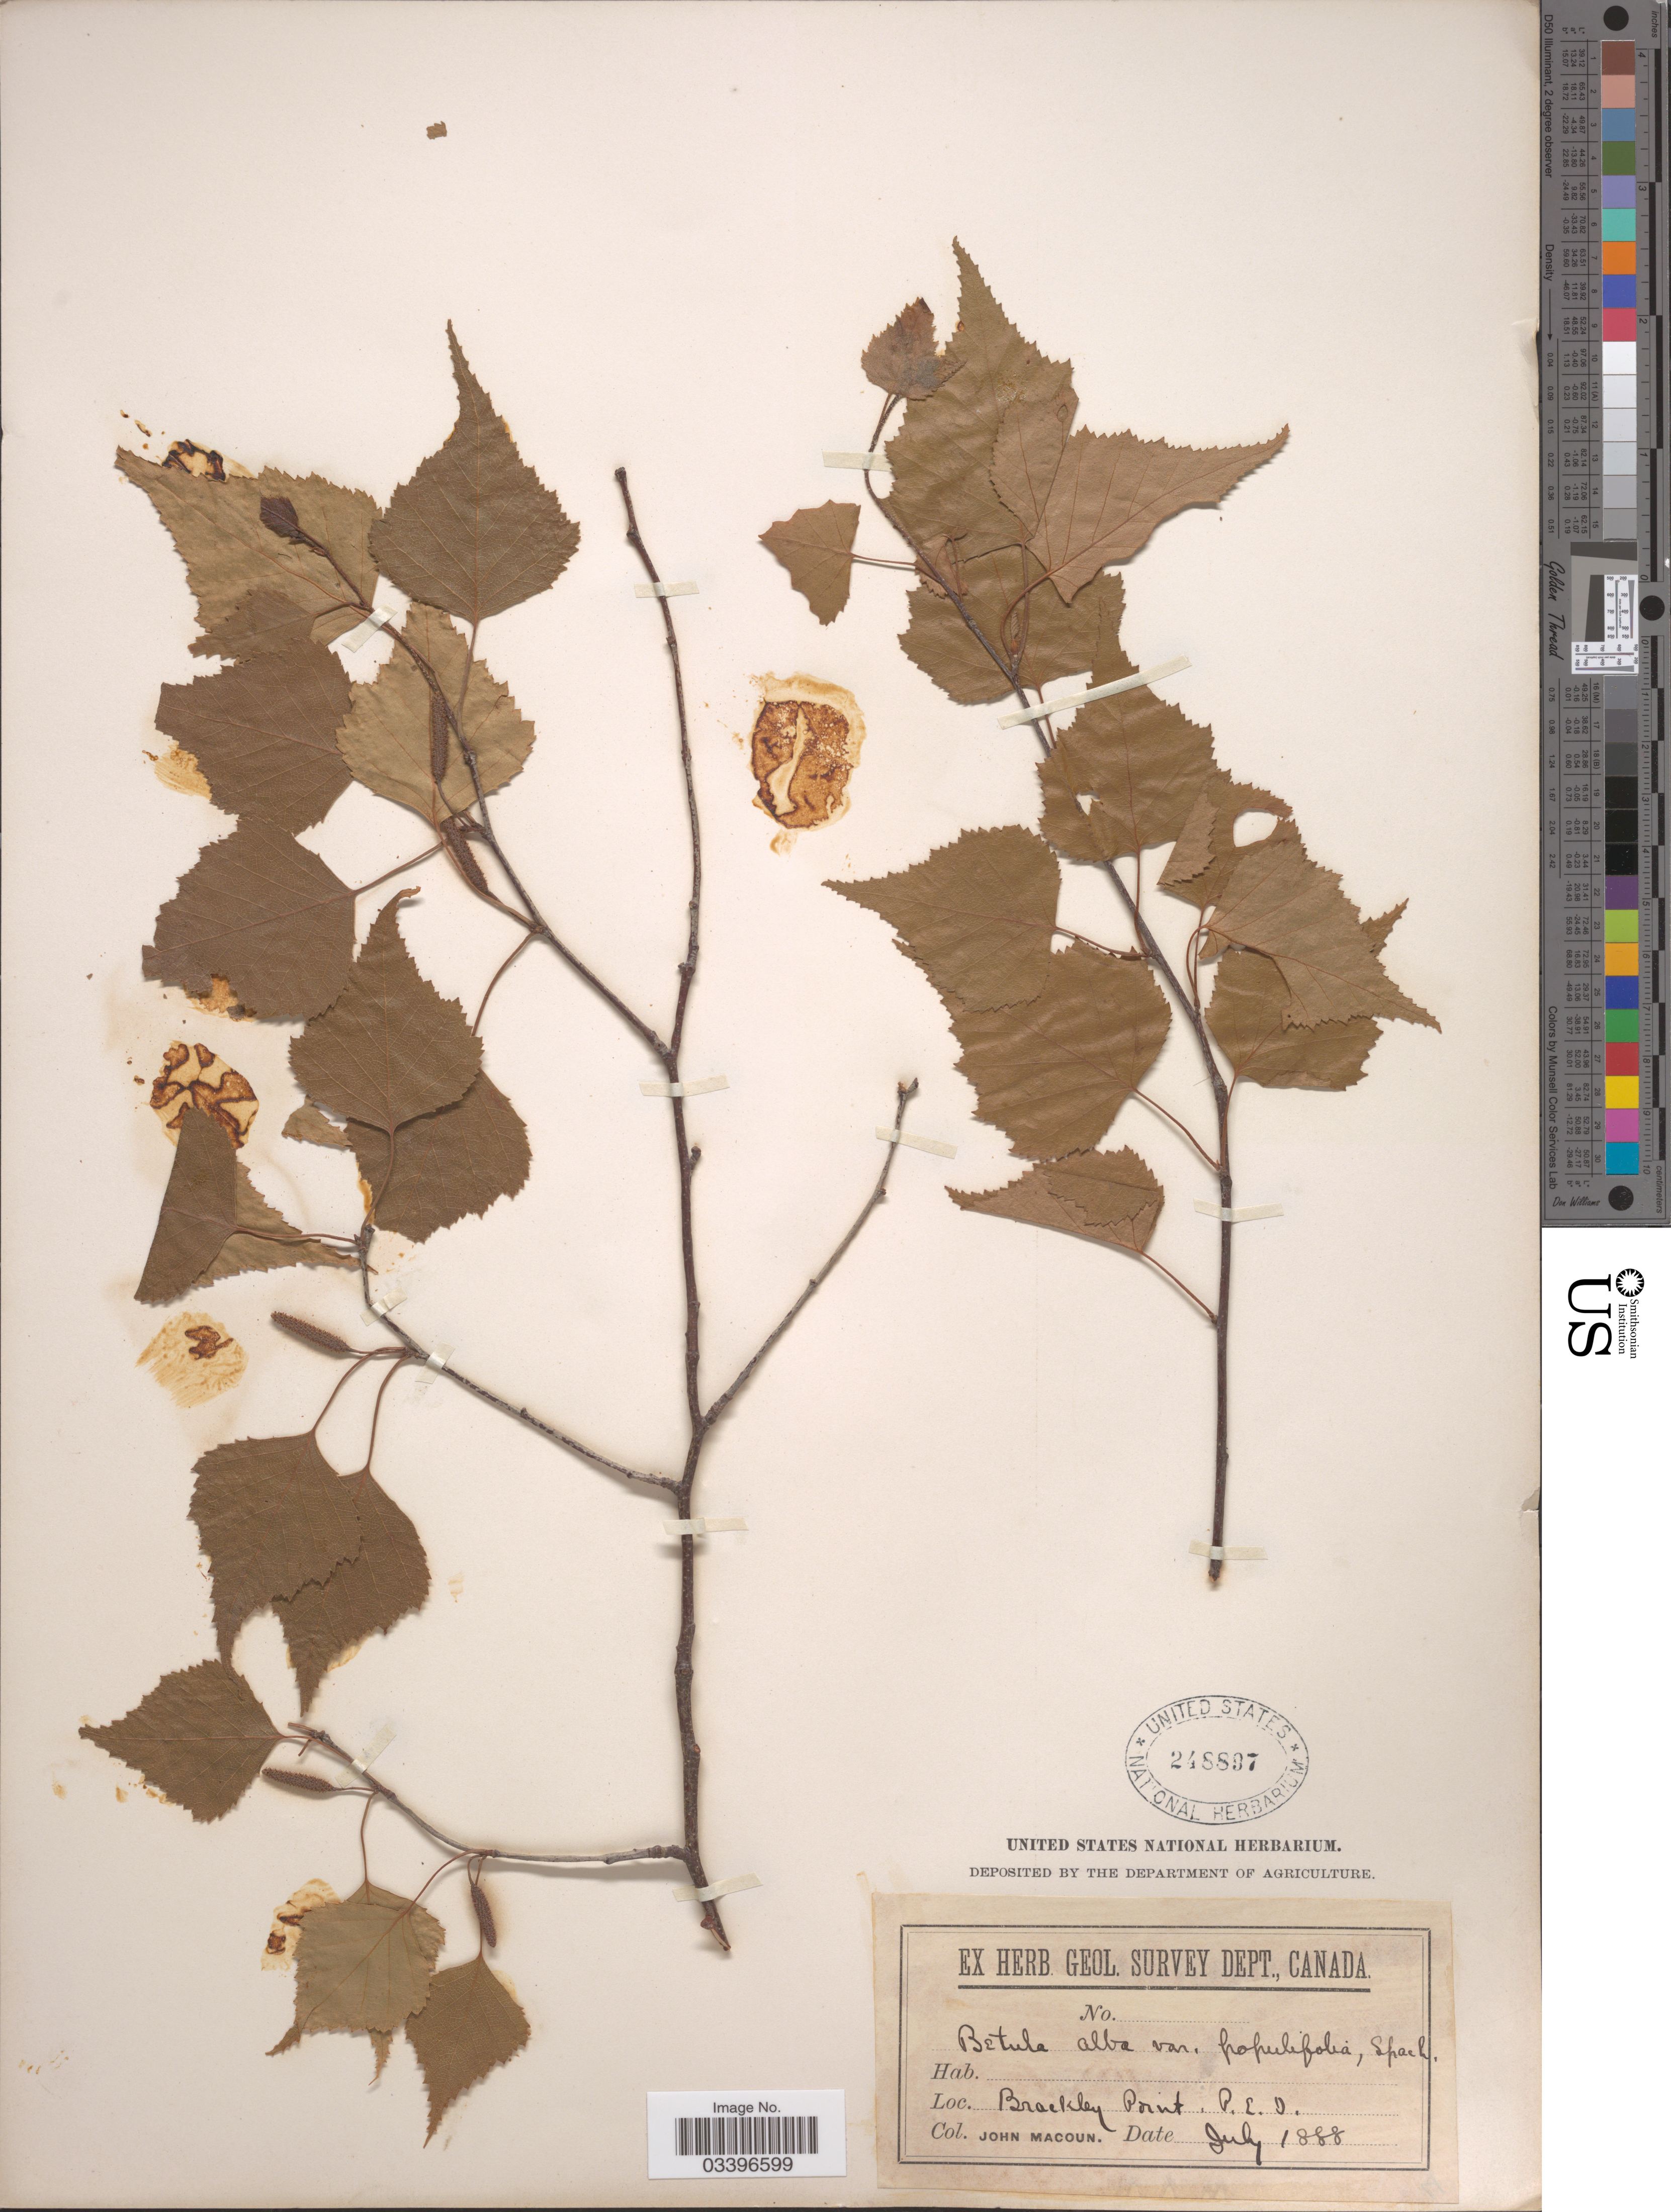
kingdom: Plantae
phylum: Tracheophyta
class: Magnoliopsida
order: Fagales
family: Betulaceae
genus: Betula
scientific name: Betula populifolia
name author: Marshall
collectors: J. Macoun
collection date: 1888-07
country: Canada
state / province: Prince Edward Island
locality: Brackley Point.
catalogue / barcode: US 248897